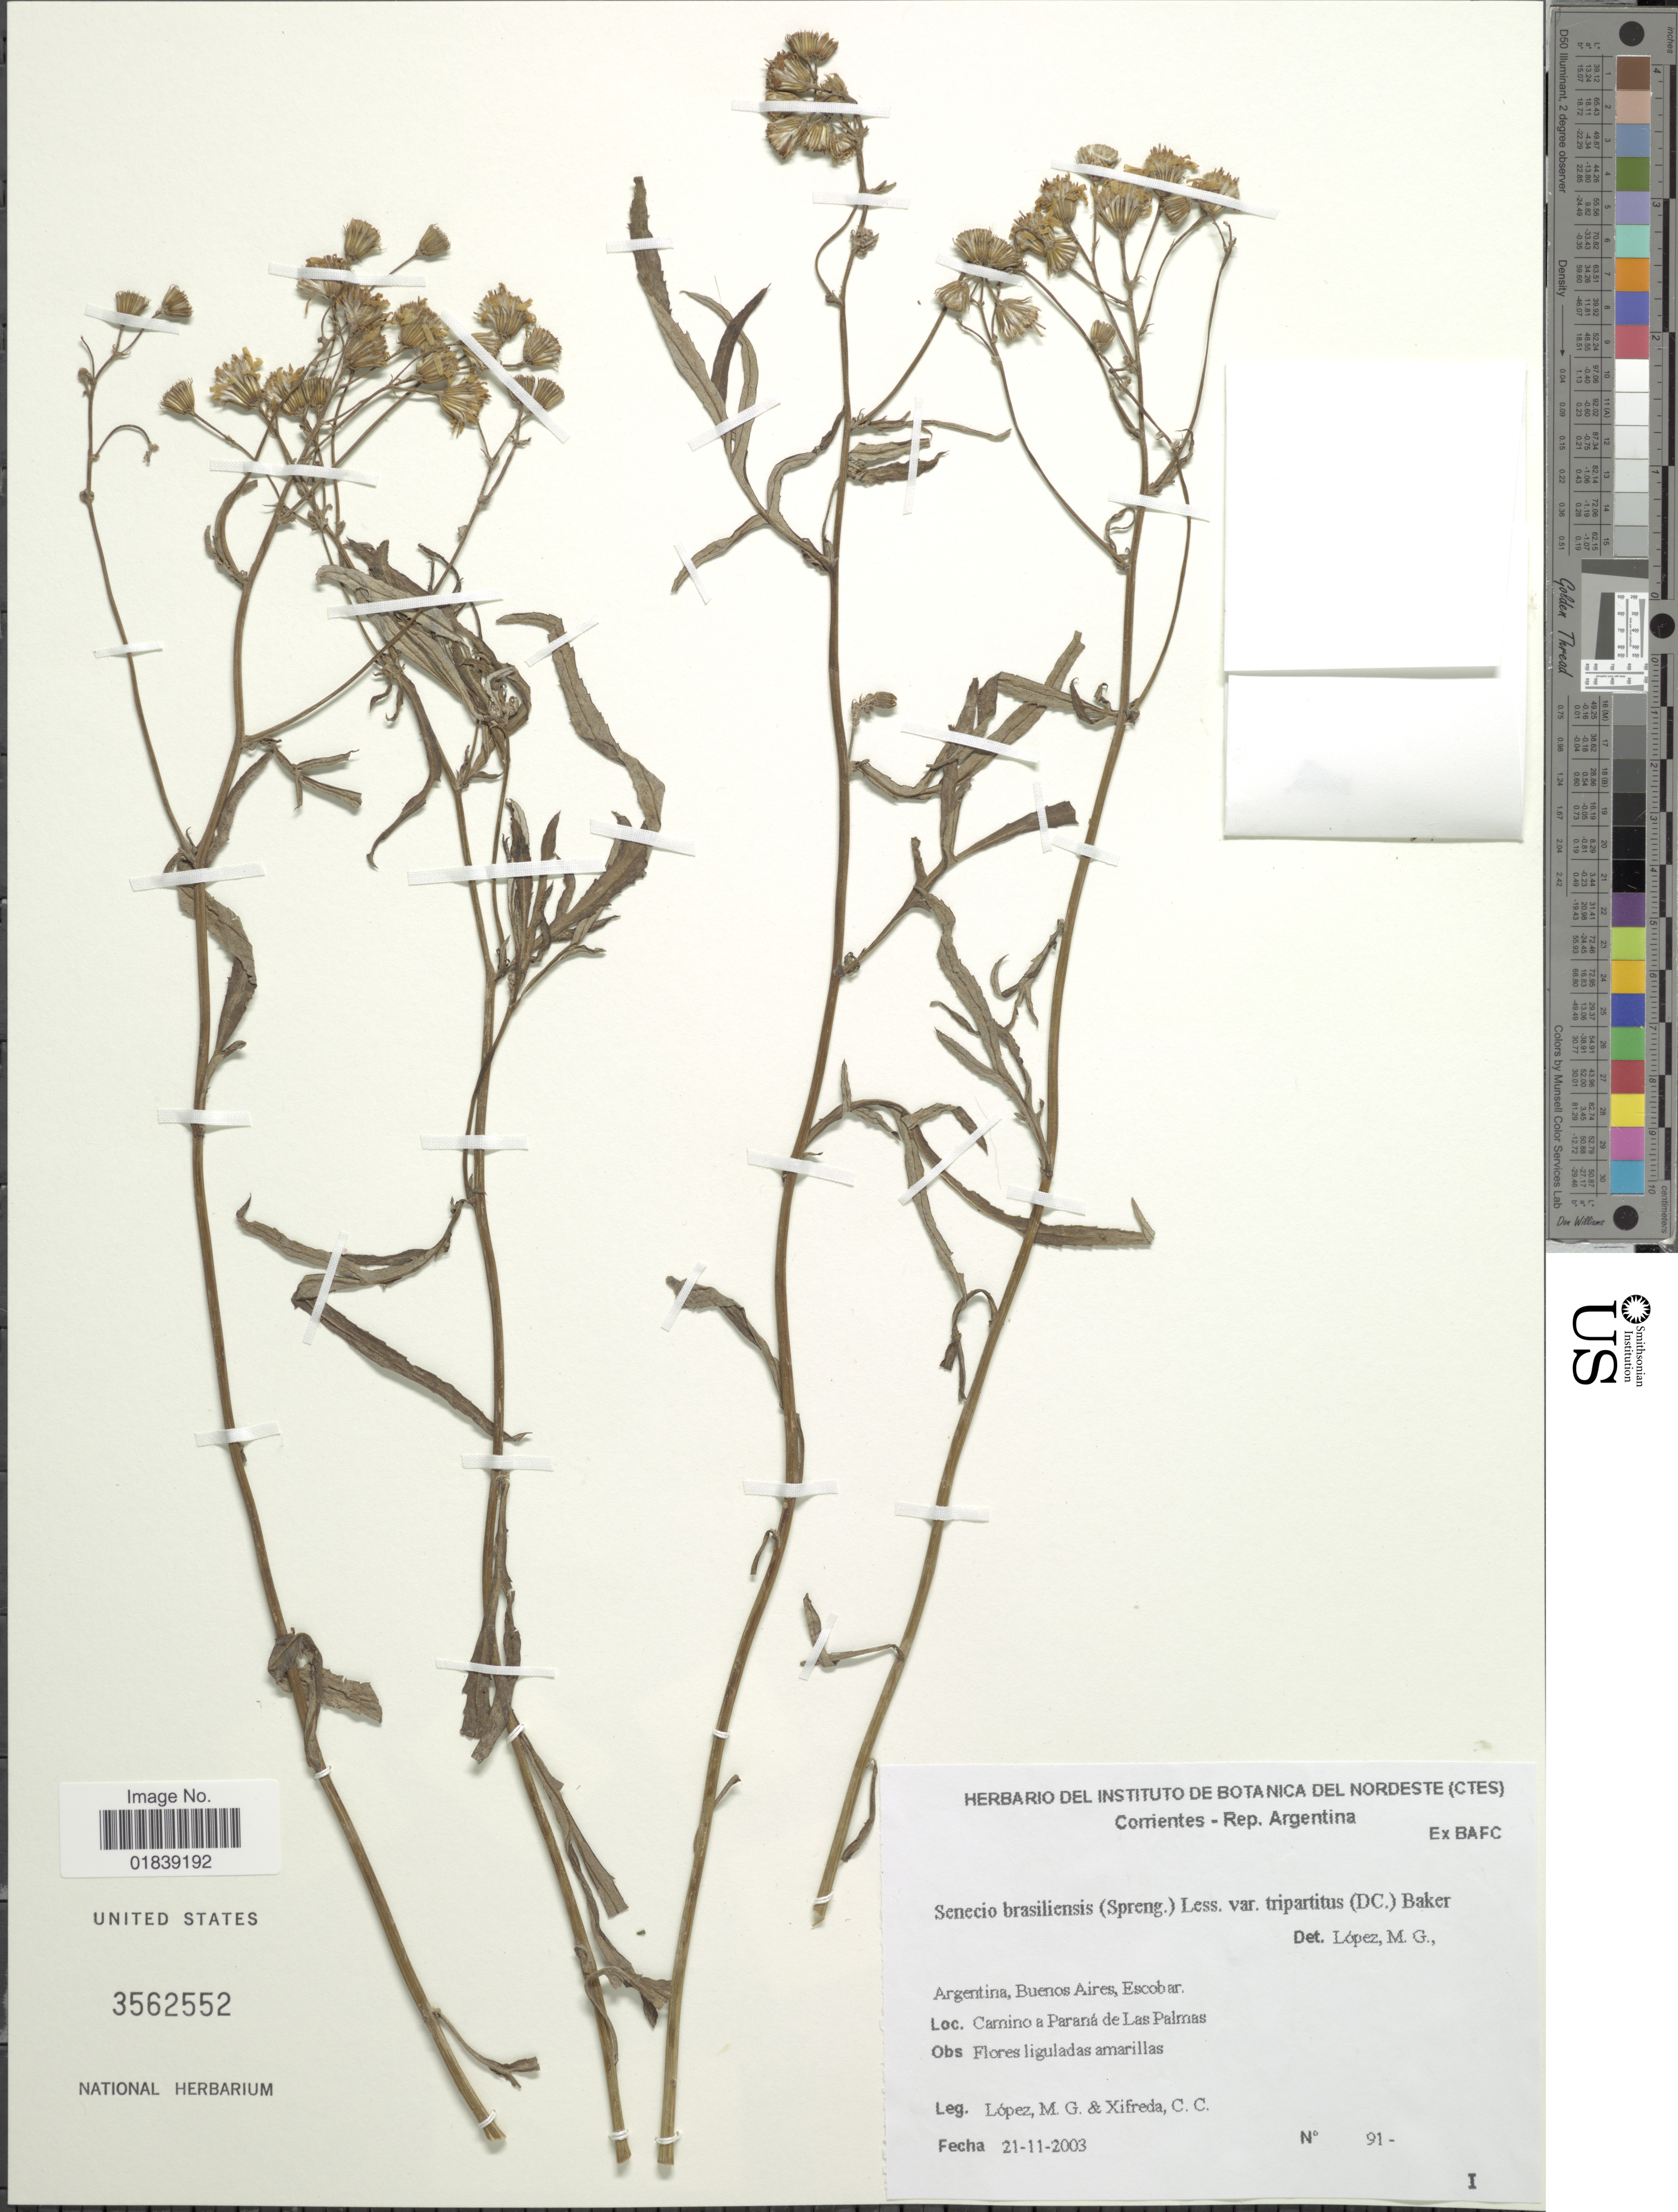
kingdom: Plantae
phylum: Tracheophyta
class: Magnoliopsida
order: Asterales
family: Asteraceae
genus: Senecio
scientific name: Senecio brasiliensis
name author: (Spreng.) Less.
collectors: M. López & C. Xifreda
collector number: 91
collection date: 2003-11-21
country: Argentina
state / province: Buenos Aires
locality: Escobar, Camino a Parana de Las Palmas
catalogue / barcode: US 3562552